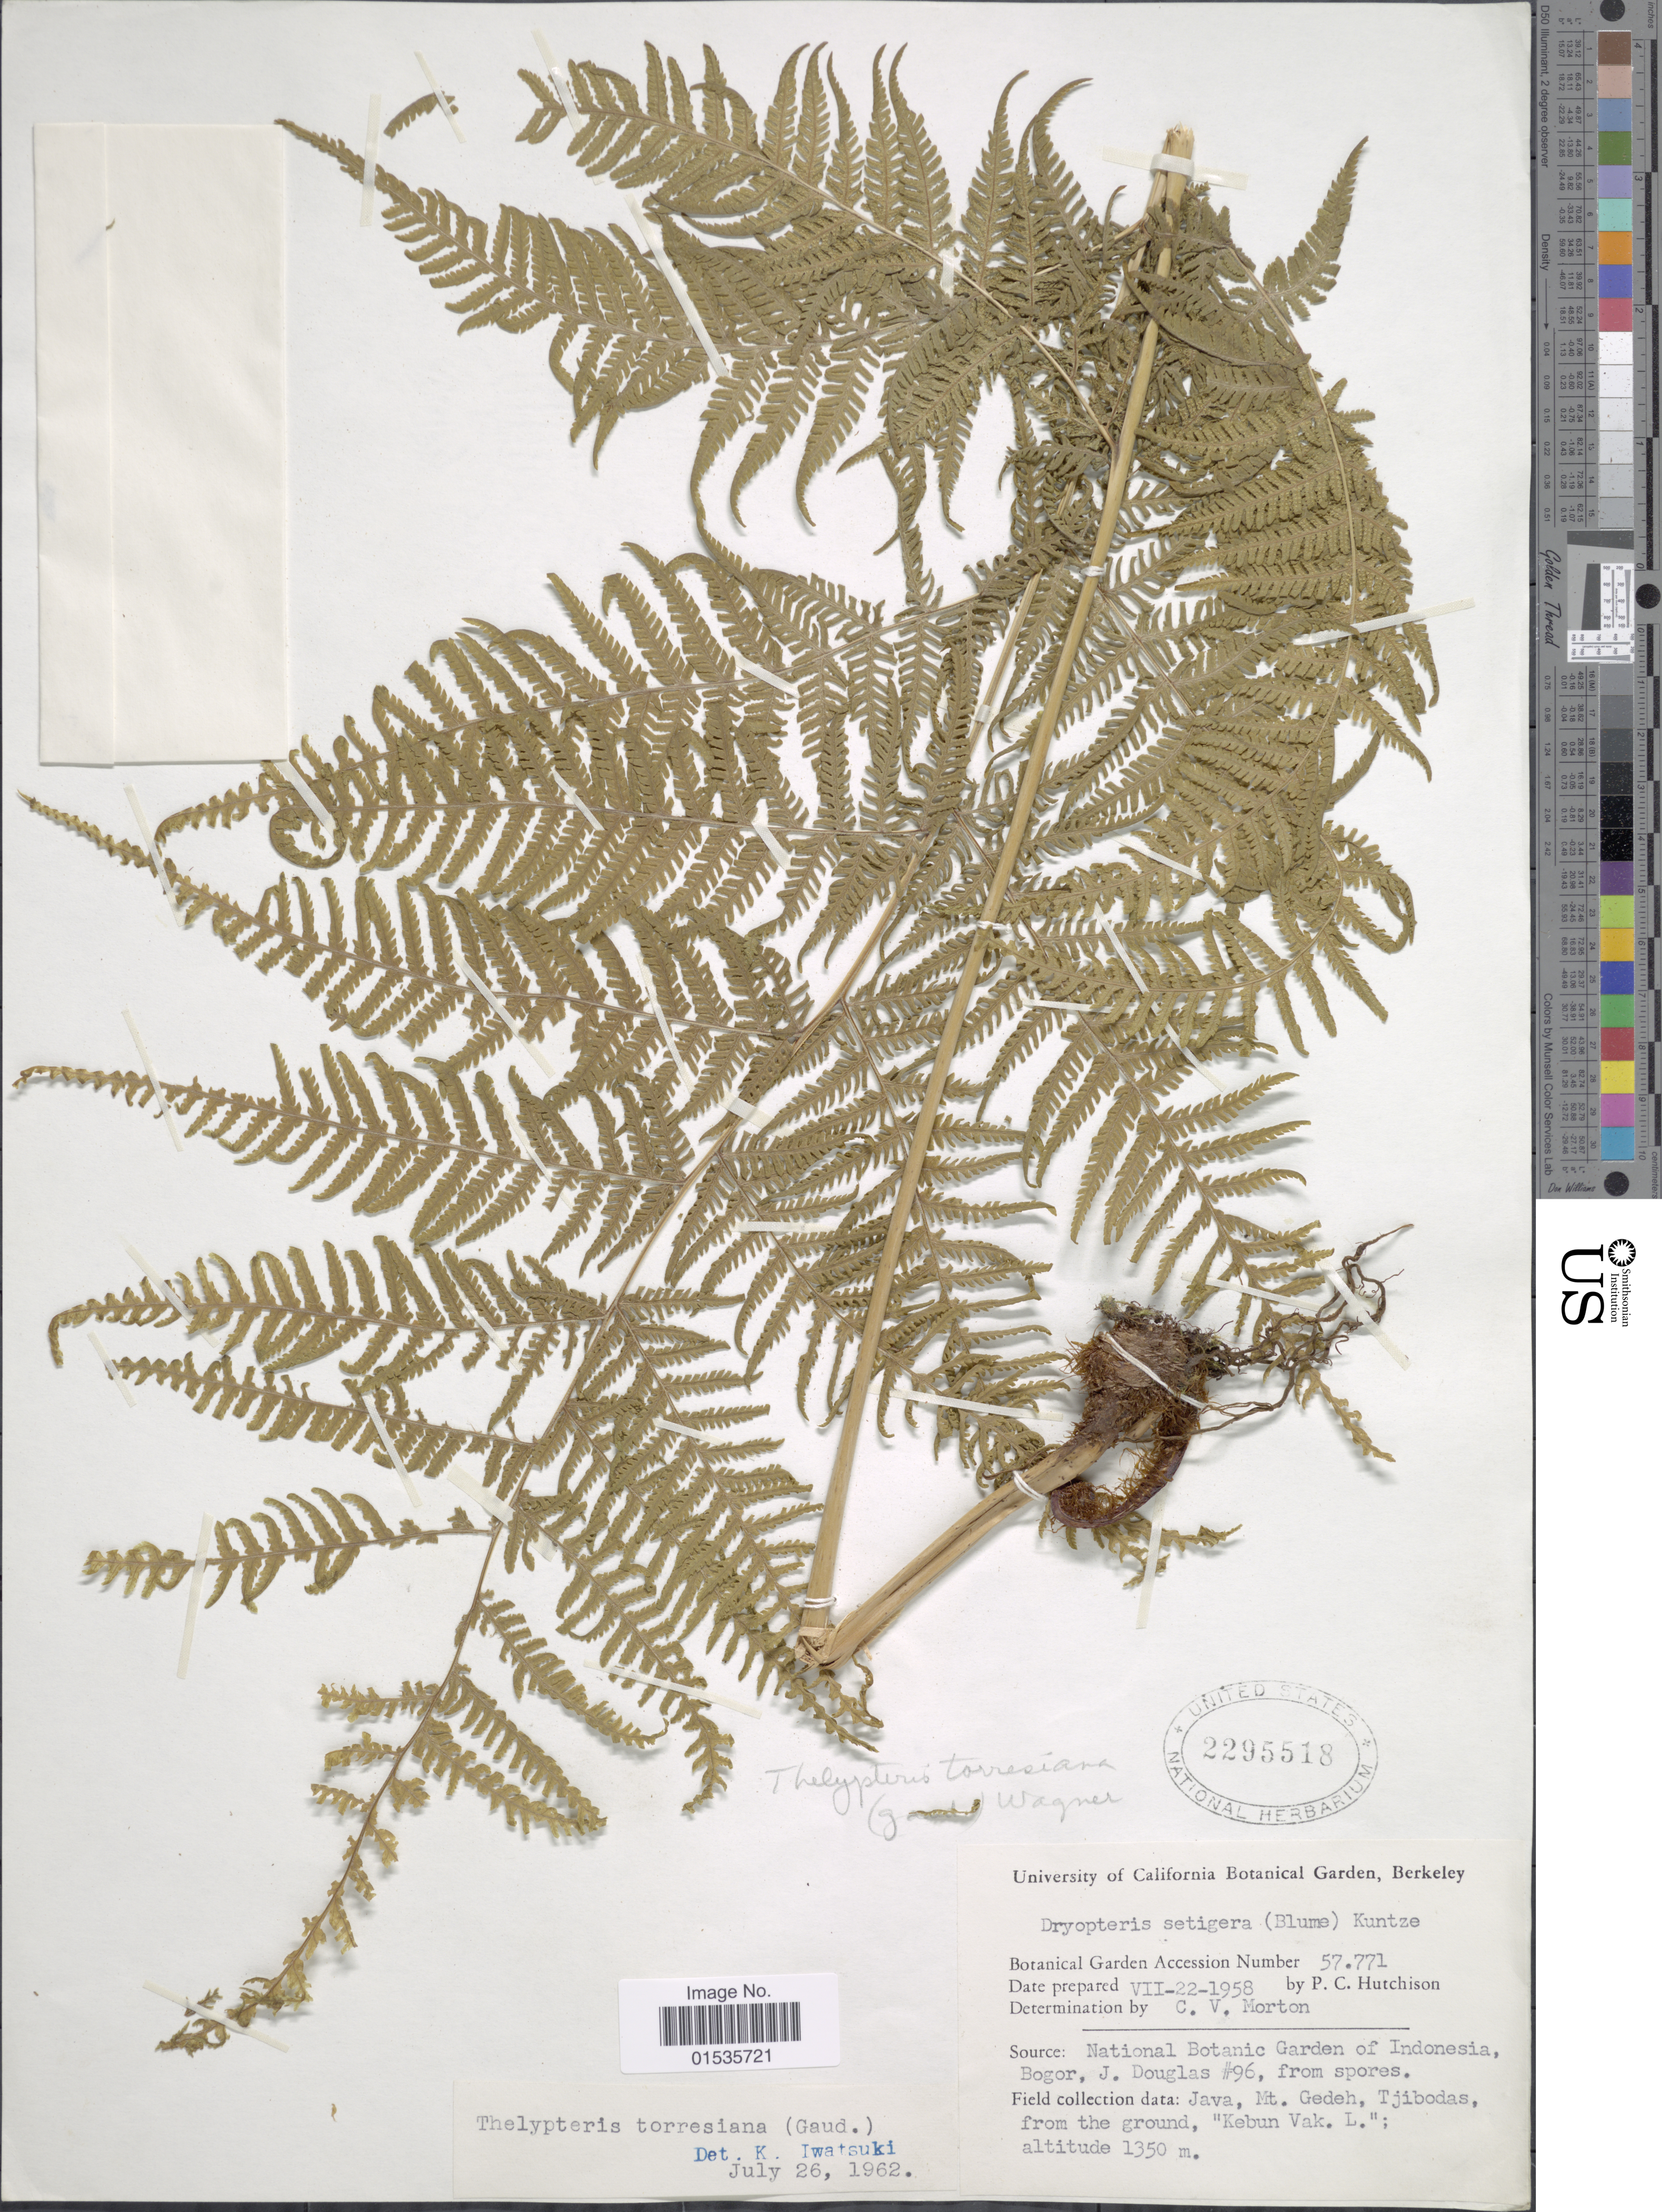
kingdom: Plantae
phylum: Tracheophyta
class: Polypodiopsida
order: Polypodiales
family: Thelypteridaceae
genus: Macrothelypteris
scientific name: Macrothelypteris torresiana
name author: (Gaudich.) Ching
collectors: P. C. Hutchison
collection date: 1958-07-22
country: United States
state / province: California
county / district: Alameda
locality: University of California Botanical Garden, Berkeley.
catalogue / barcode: US 2295518